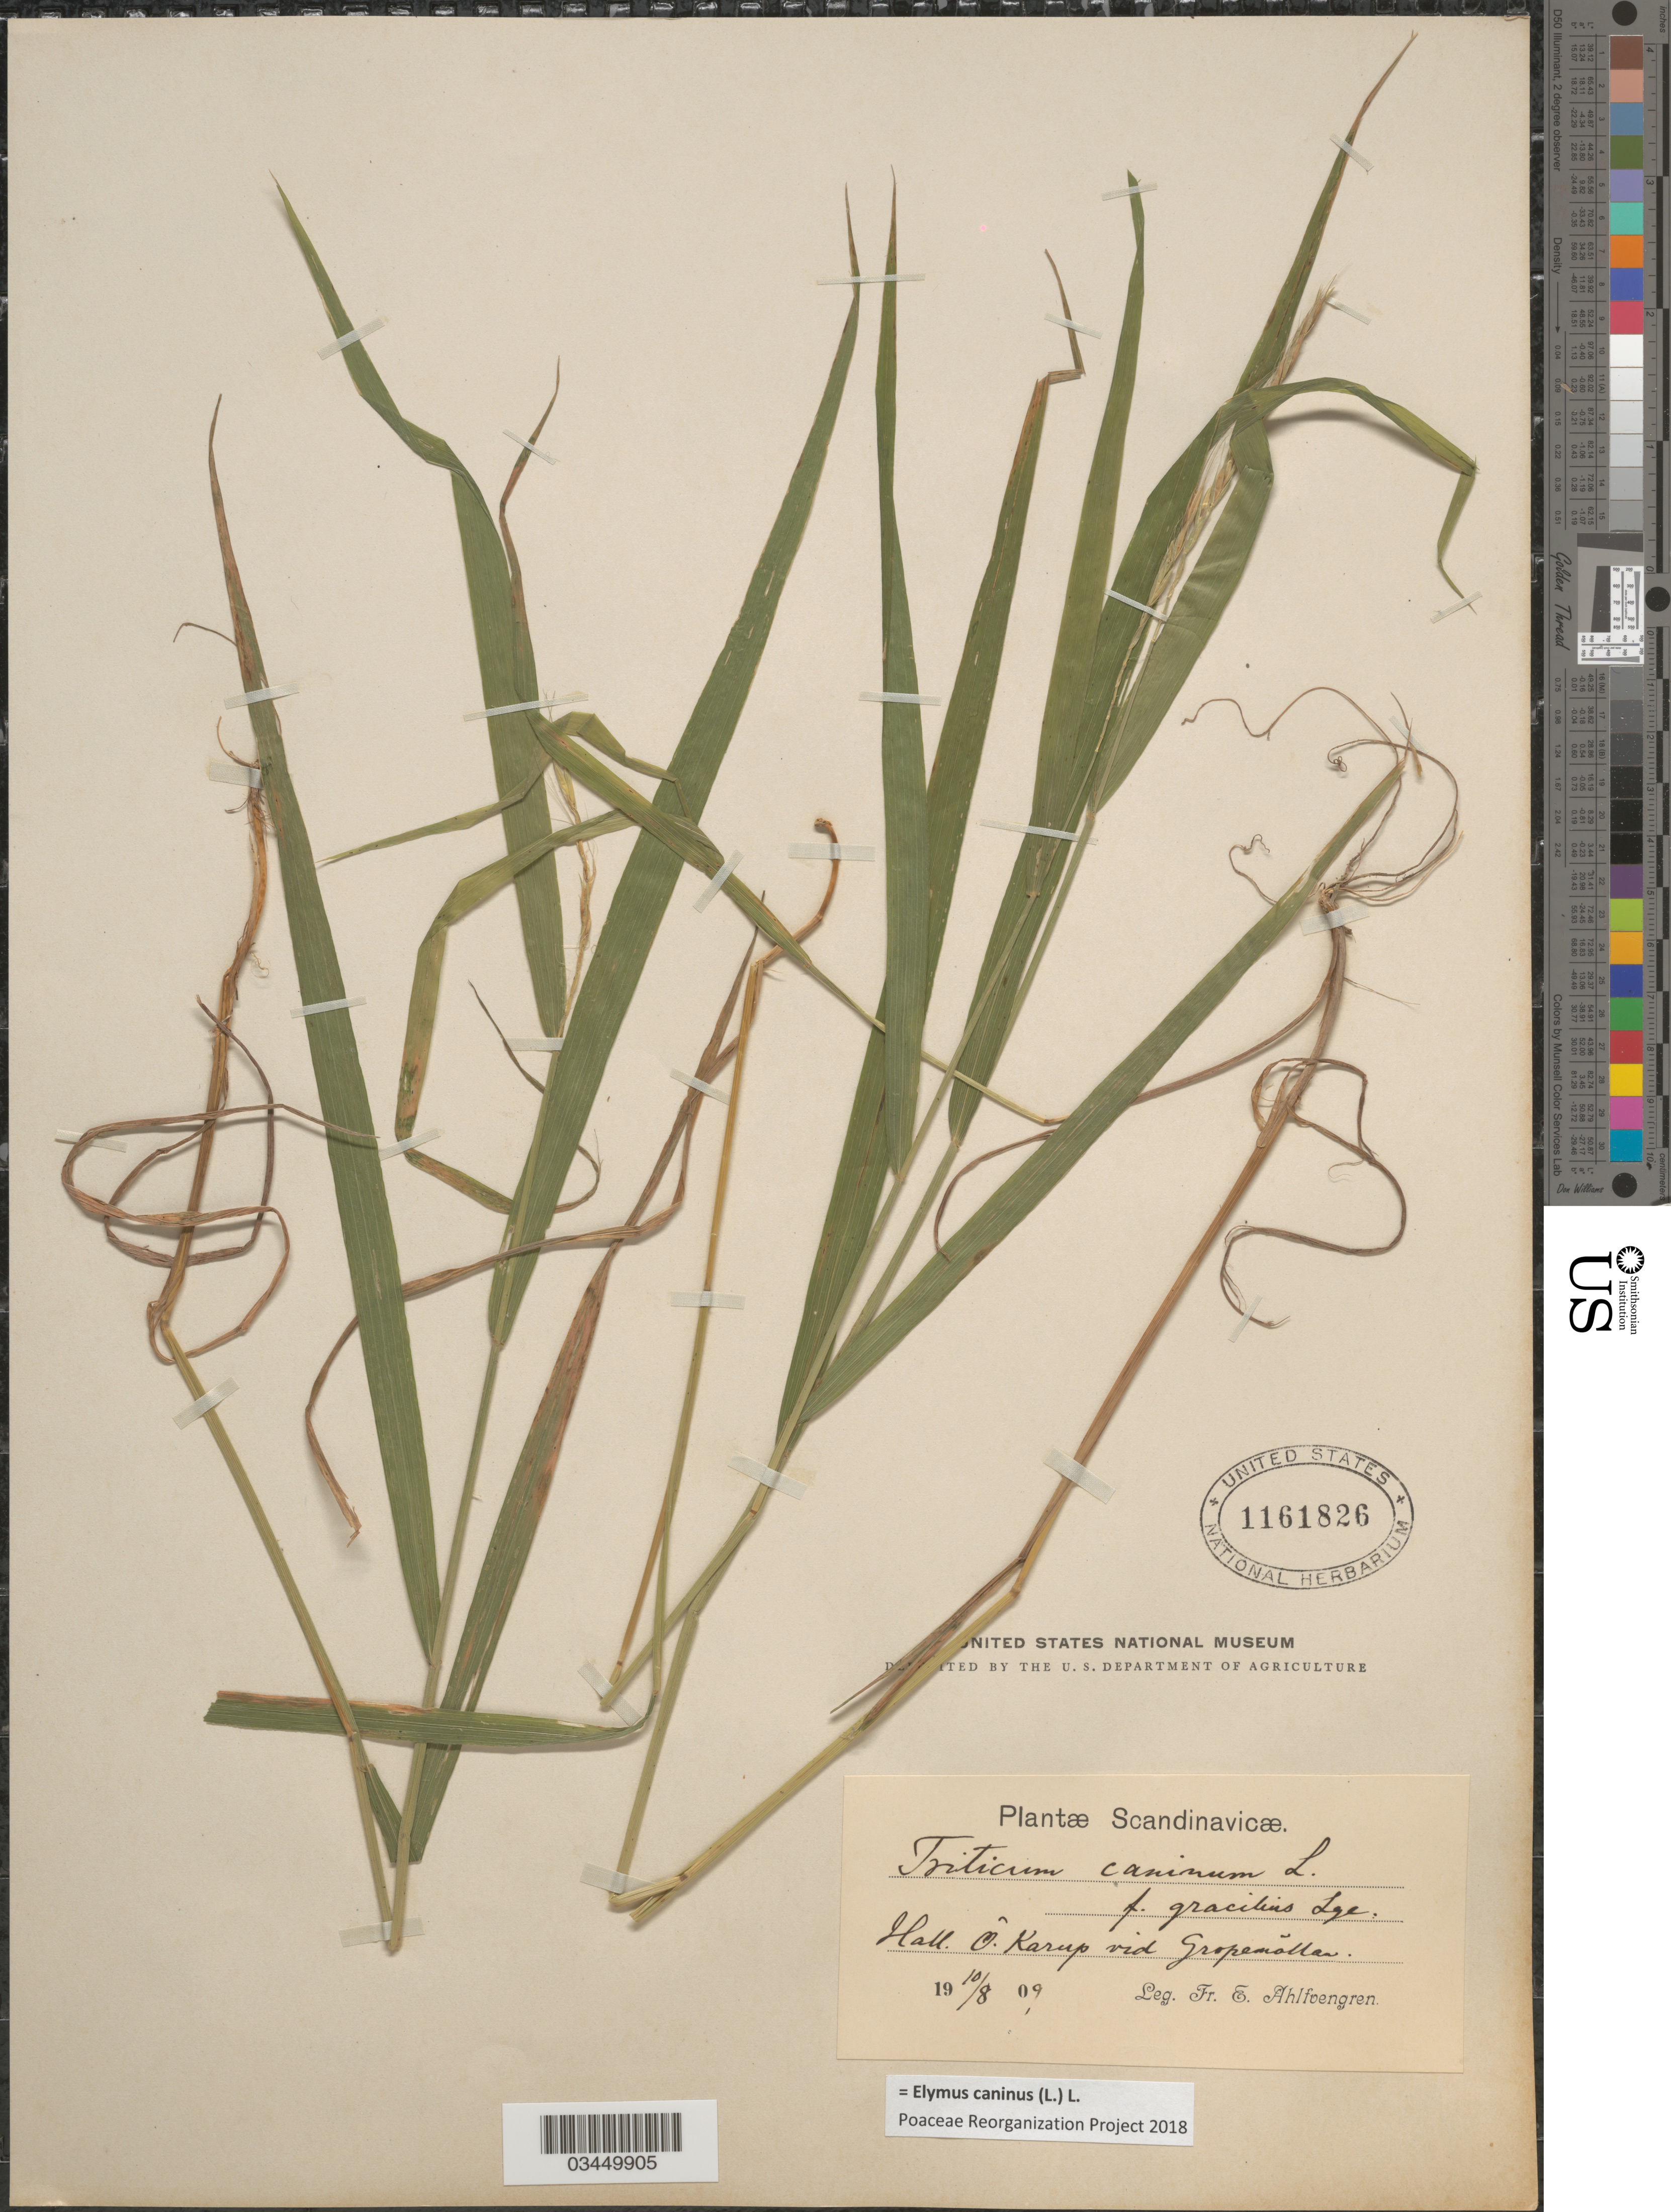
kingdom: Plantae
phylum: Tracheophyta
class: Liliopsida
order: Poales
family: Poaceae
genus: Elymus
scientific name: Elymus caninus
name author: (L.) L.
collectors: E. Ahlfvengren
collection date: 1909-08-10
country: Sweden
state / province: Halland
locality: Scandinavicæ. Hall. Ô. Karup vid Gropemallen.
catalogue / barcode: US 1161826